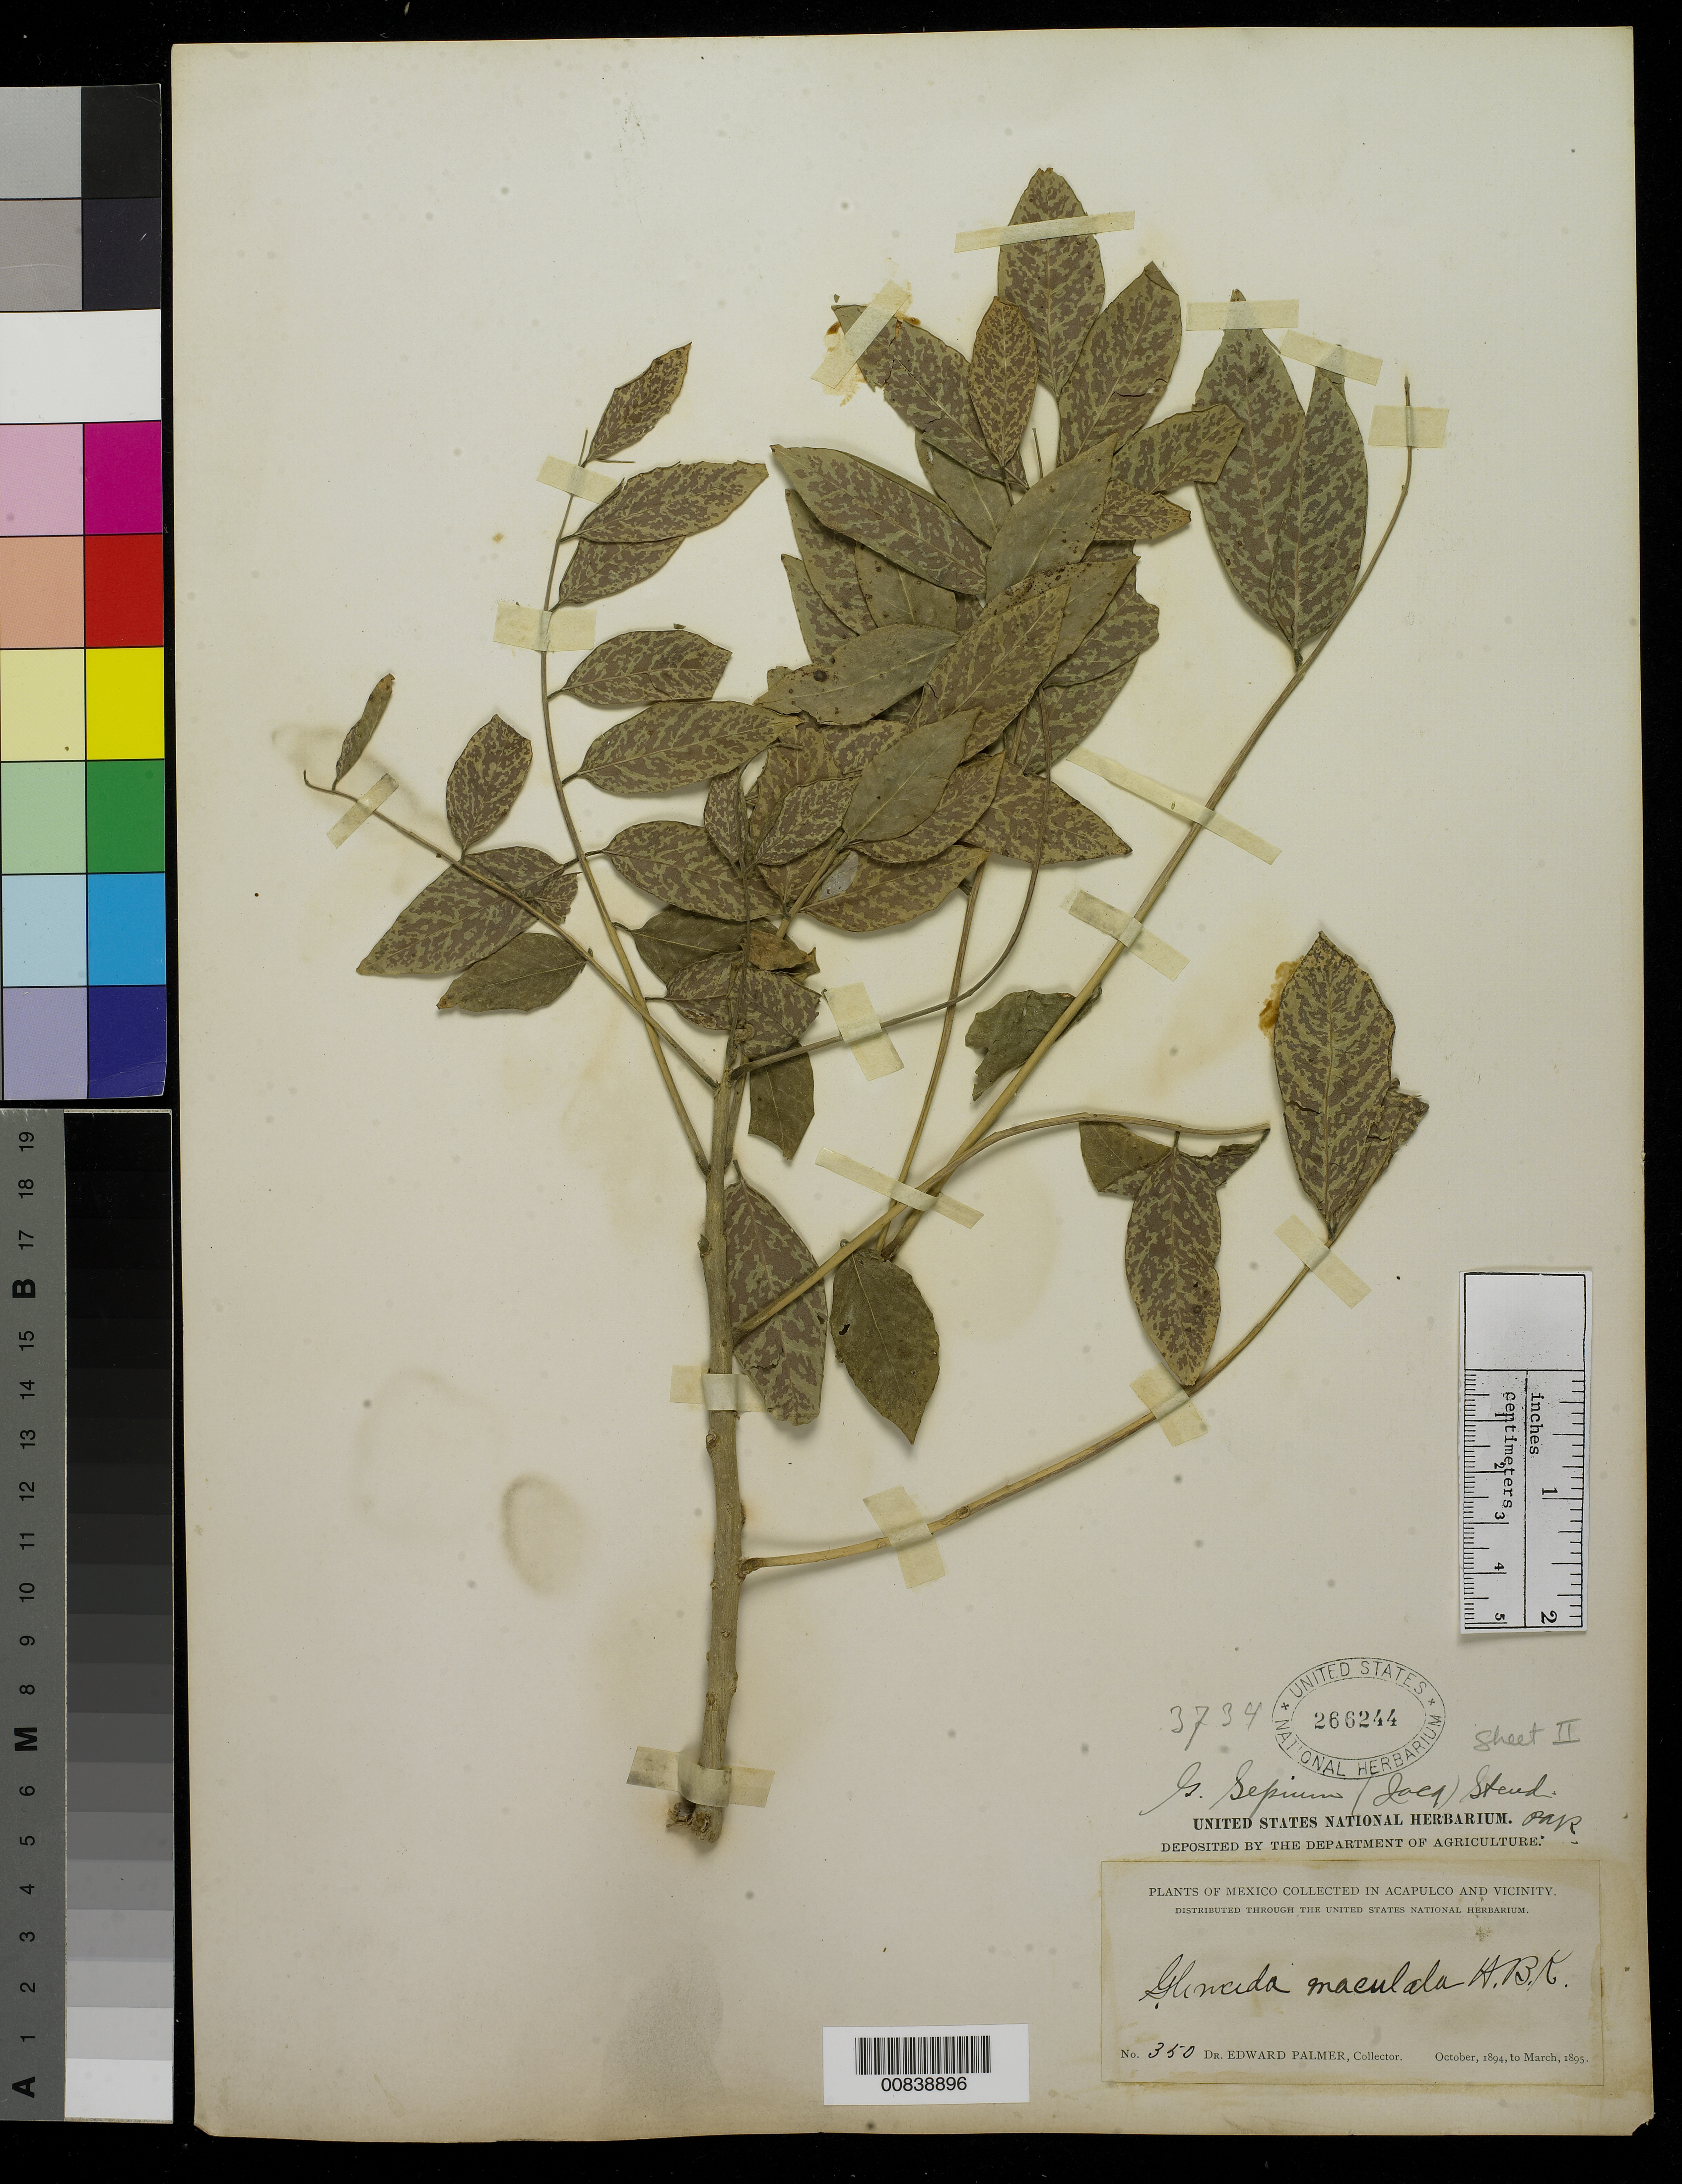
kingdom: Plantae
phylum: Tracheophyta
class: Magnoliopsida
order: Fabales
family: Fabaceae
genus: Gliricidia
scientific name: Gliricidia sepium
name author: (Jacq.) Kunth ex Walp.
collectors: E. Palmer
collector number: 350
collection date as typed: Oct 1894 to -- Mar 1895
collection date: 1894-10/1895-03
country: Mexico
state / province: Guerrero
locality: Acapulco, Guerrero and vicinity.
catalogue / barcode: US 266244